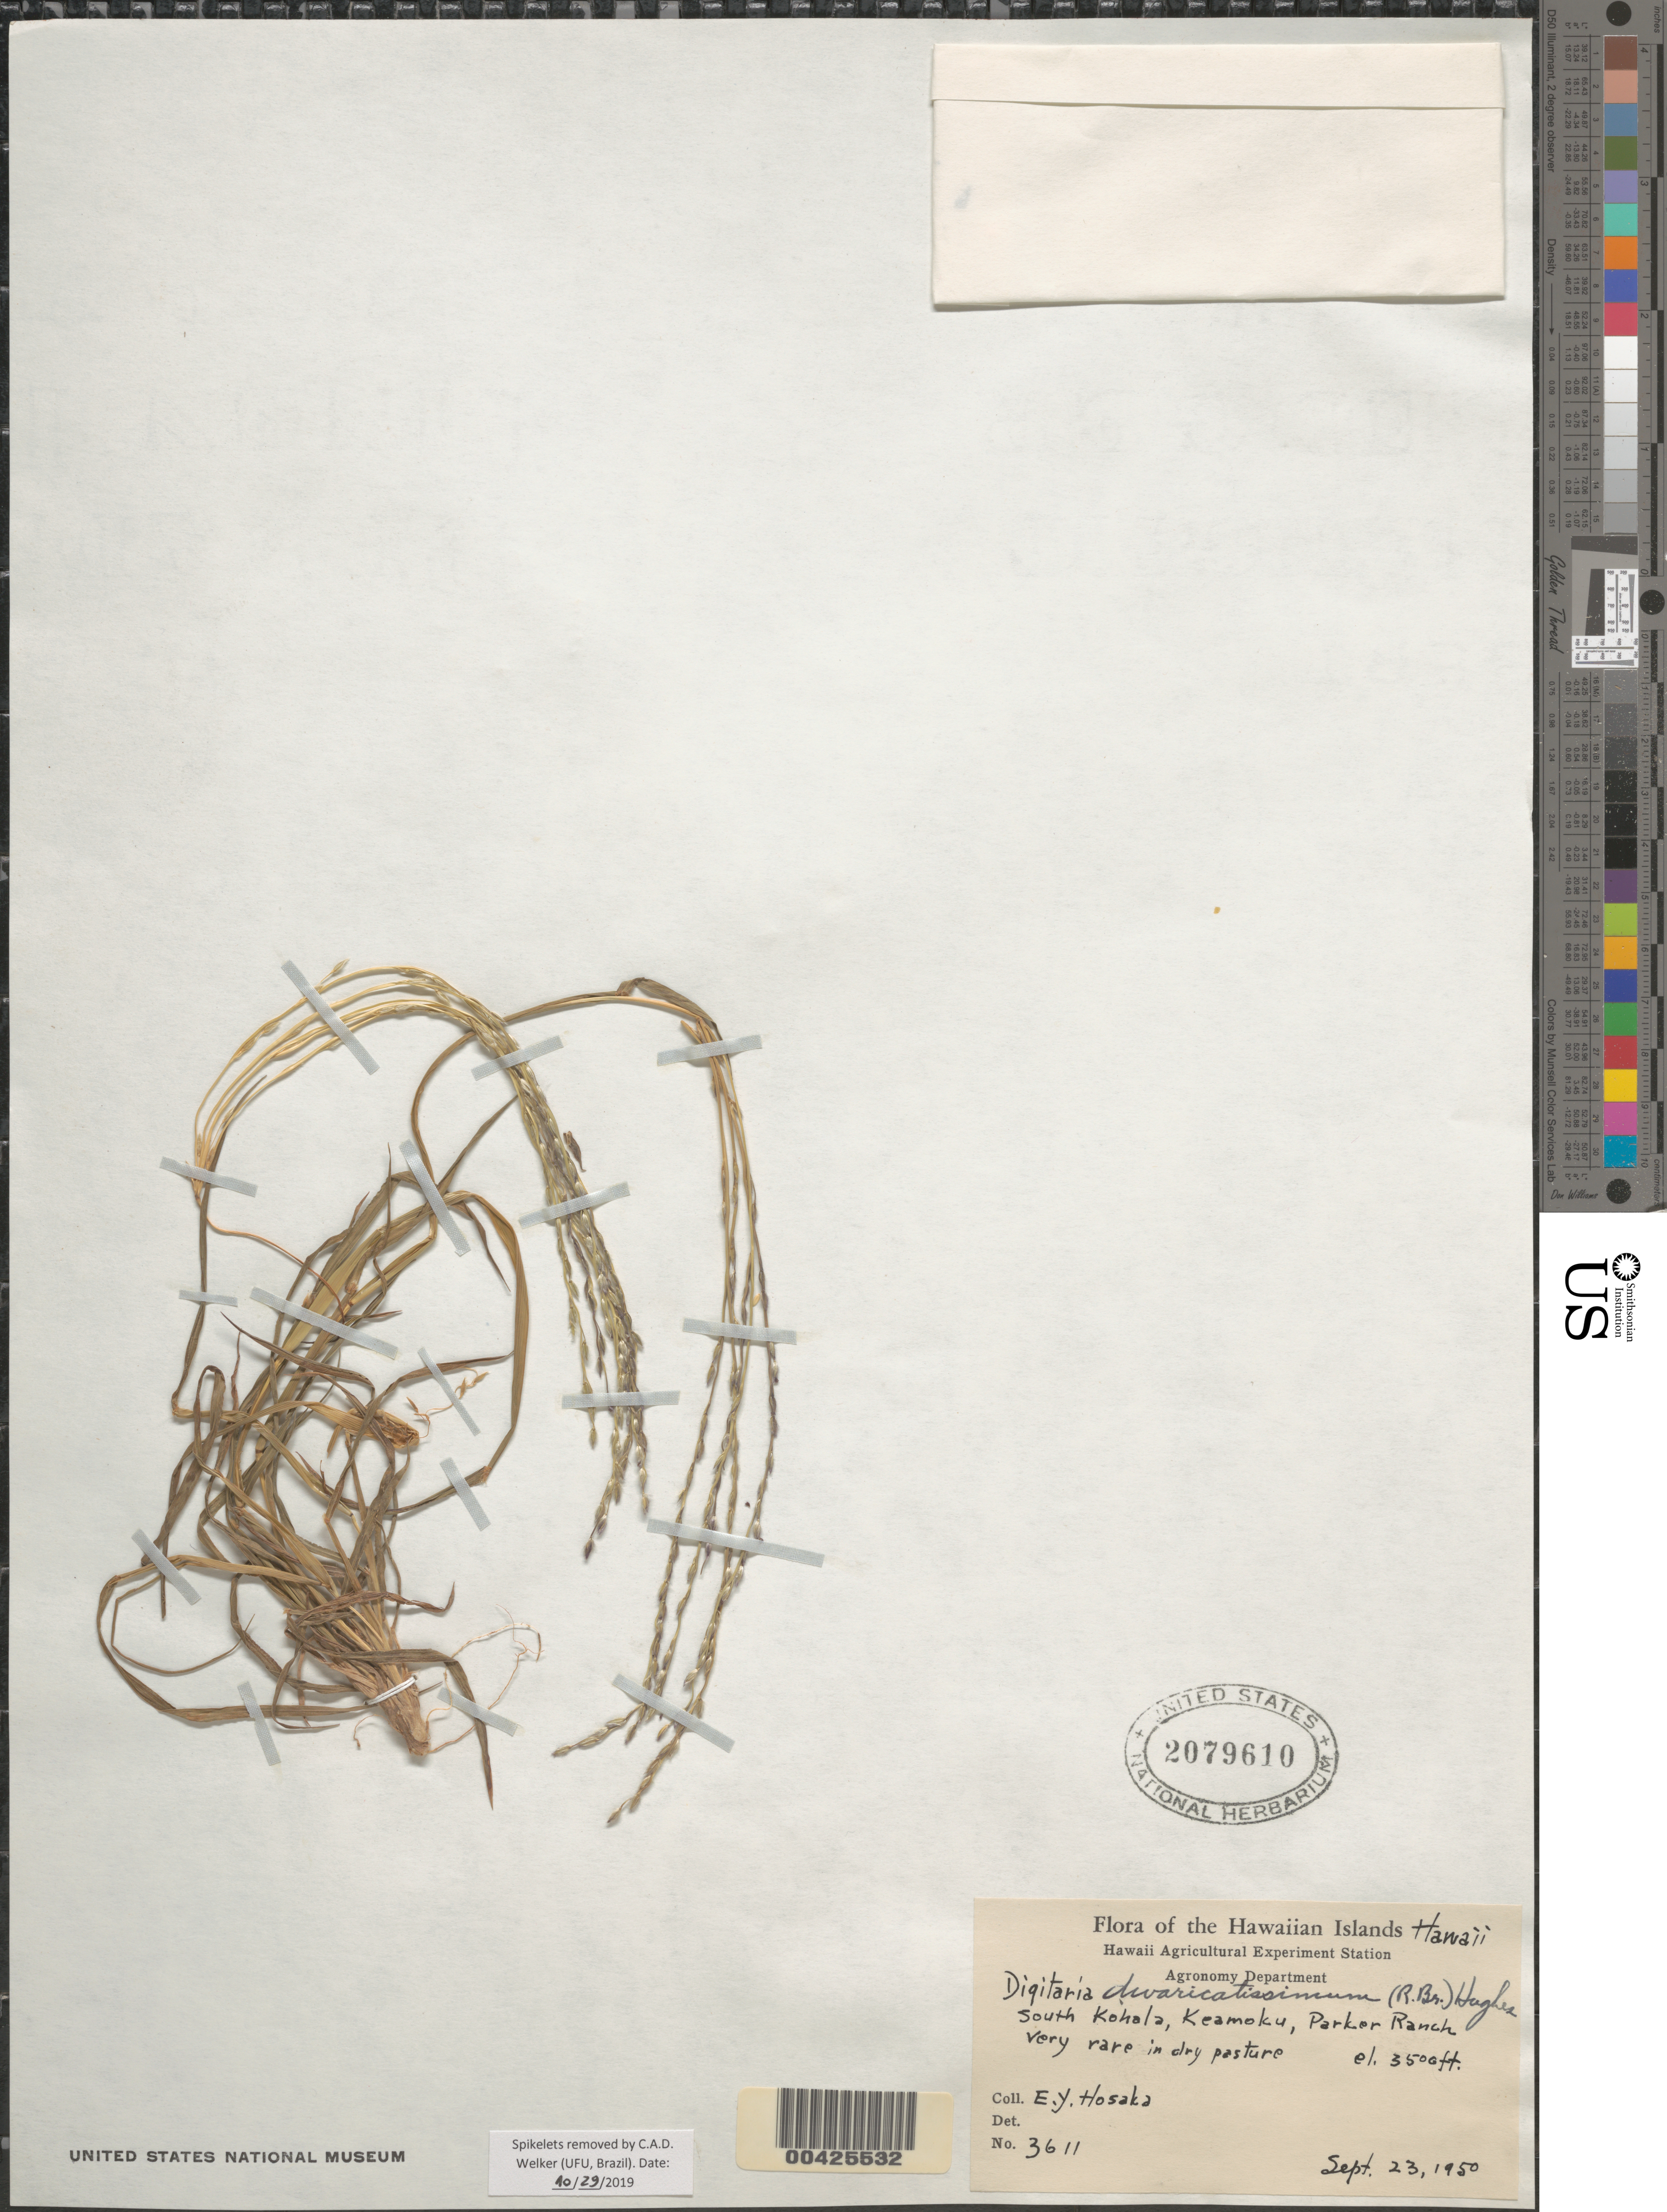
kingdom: Plantae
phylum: Tracheophyta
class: Liliopsida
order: Poales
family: Poaceae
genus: Digitaria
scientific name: Digitaria divaricatissima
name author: (R. Br.) Hughes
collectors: E. Y. Hosaka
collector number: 3611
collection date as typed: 23 Sep 1950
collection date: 1950-09-23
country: United States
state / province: Hawaii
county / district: Hawaii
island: Hawaii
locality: South Kohala, Keamoku, Parker Ranch.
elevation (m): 1067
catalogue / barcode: US 2079610